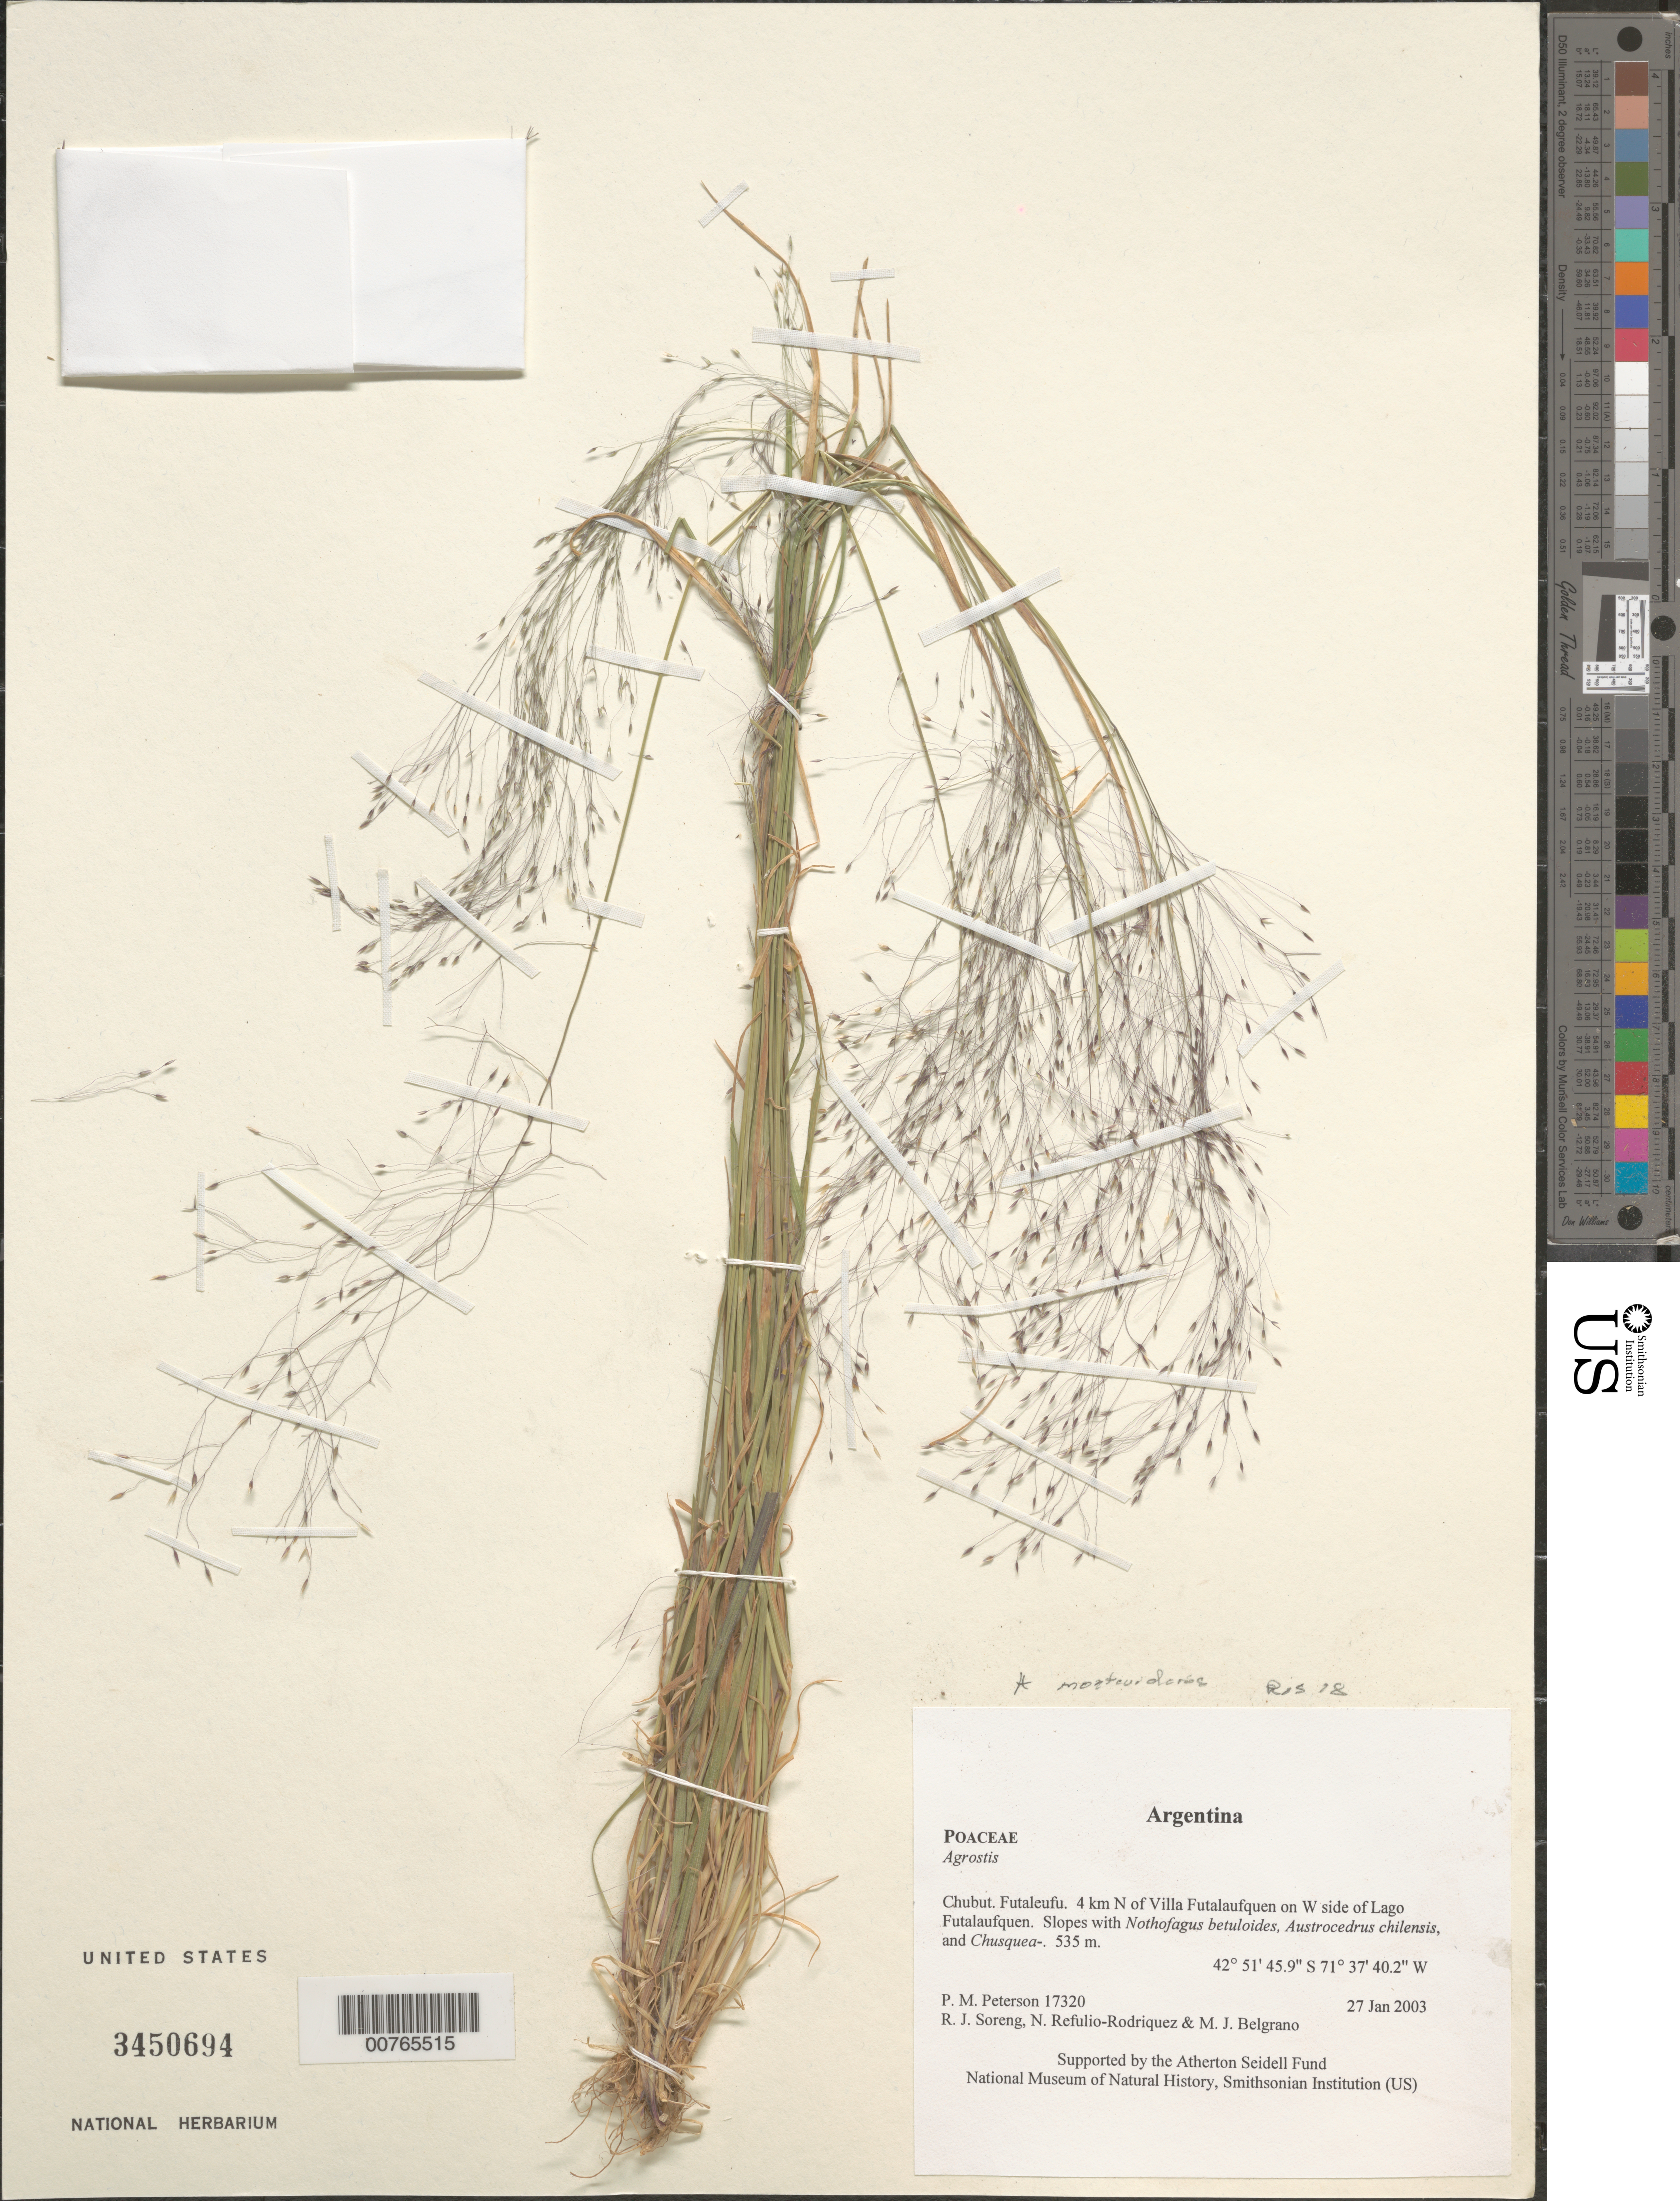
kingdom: Plantae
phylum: Tracheophyta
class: Liliopsida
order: Poales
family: Poaceae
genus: Agrostis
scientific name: Agrostis montevidensis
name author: A. Spreng. ex Nees in Mart.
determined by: Soreng, Robert J., Research Associate (BOT), Smithsonian Institution - National Museum of Natural History (UNITED STATES)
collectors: P. M. Peterson, R. J. Soreng, N. Refulio-Rodríguez & M. Belgrano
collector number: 17320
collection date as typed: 27 Jan 2003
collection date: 2003-01-27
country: Argentina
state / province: Chubut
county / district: Futaleufu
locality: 4 km N of Villa Futalaufquen on W side of Lago Futalaufquen. Slopes with Nothofagus betuloides, Austrocedrus chilensis, and Chusquea-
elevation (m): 535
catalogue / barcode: US 3450694